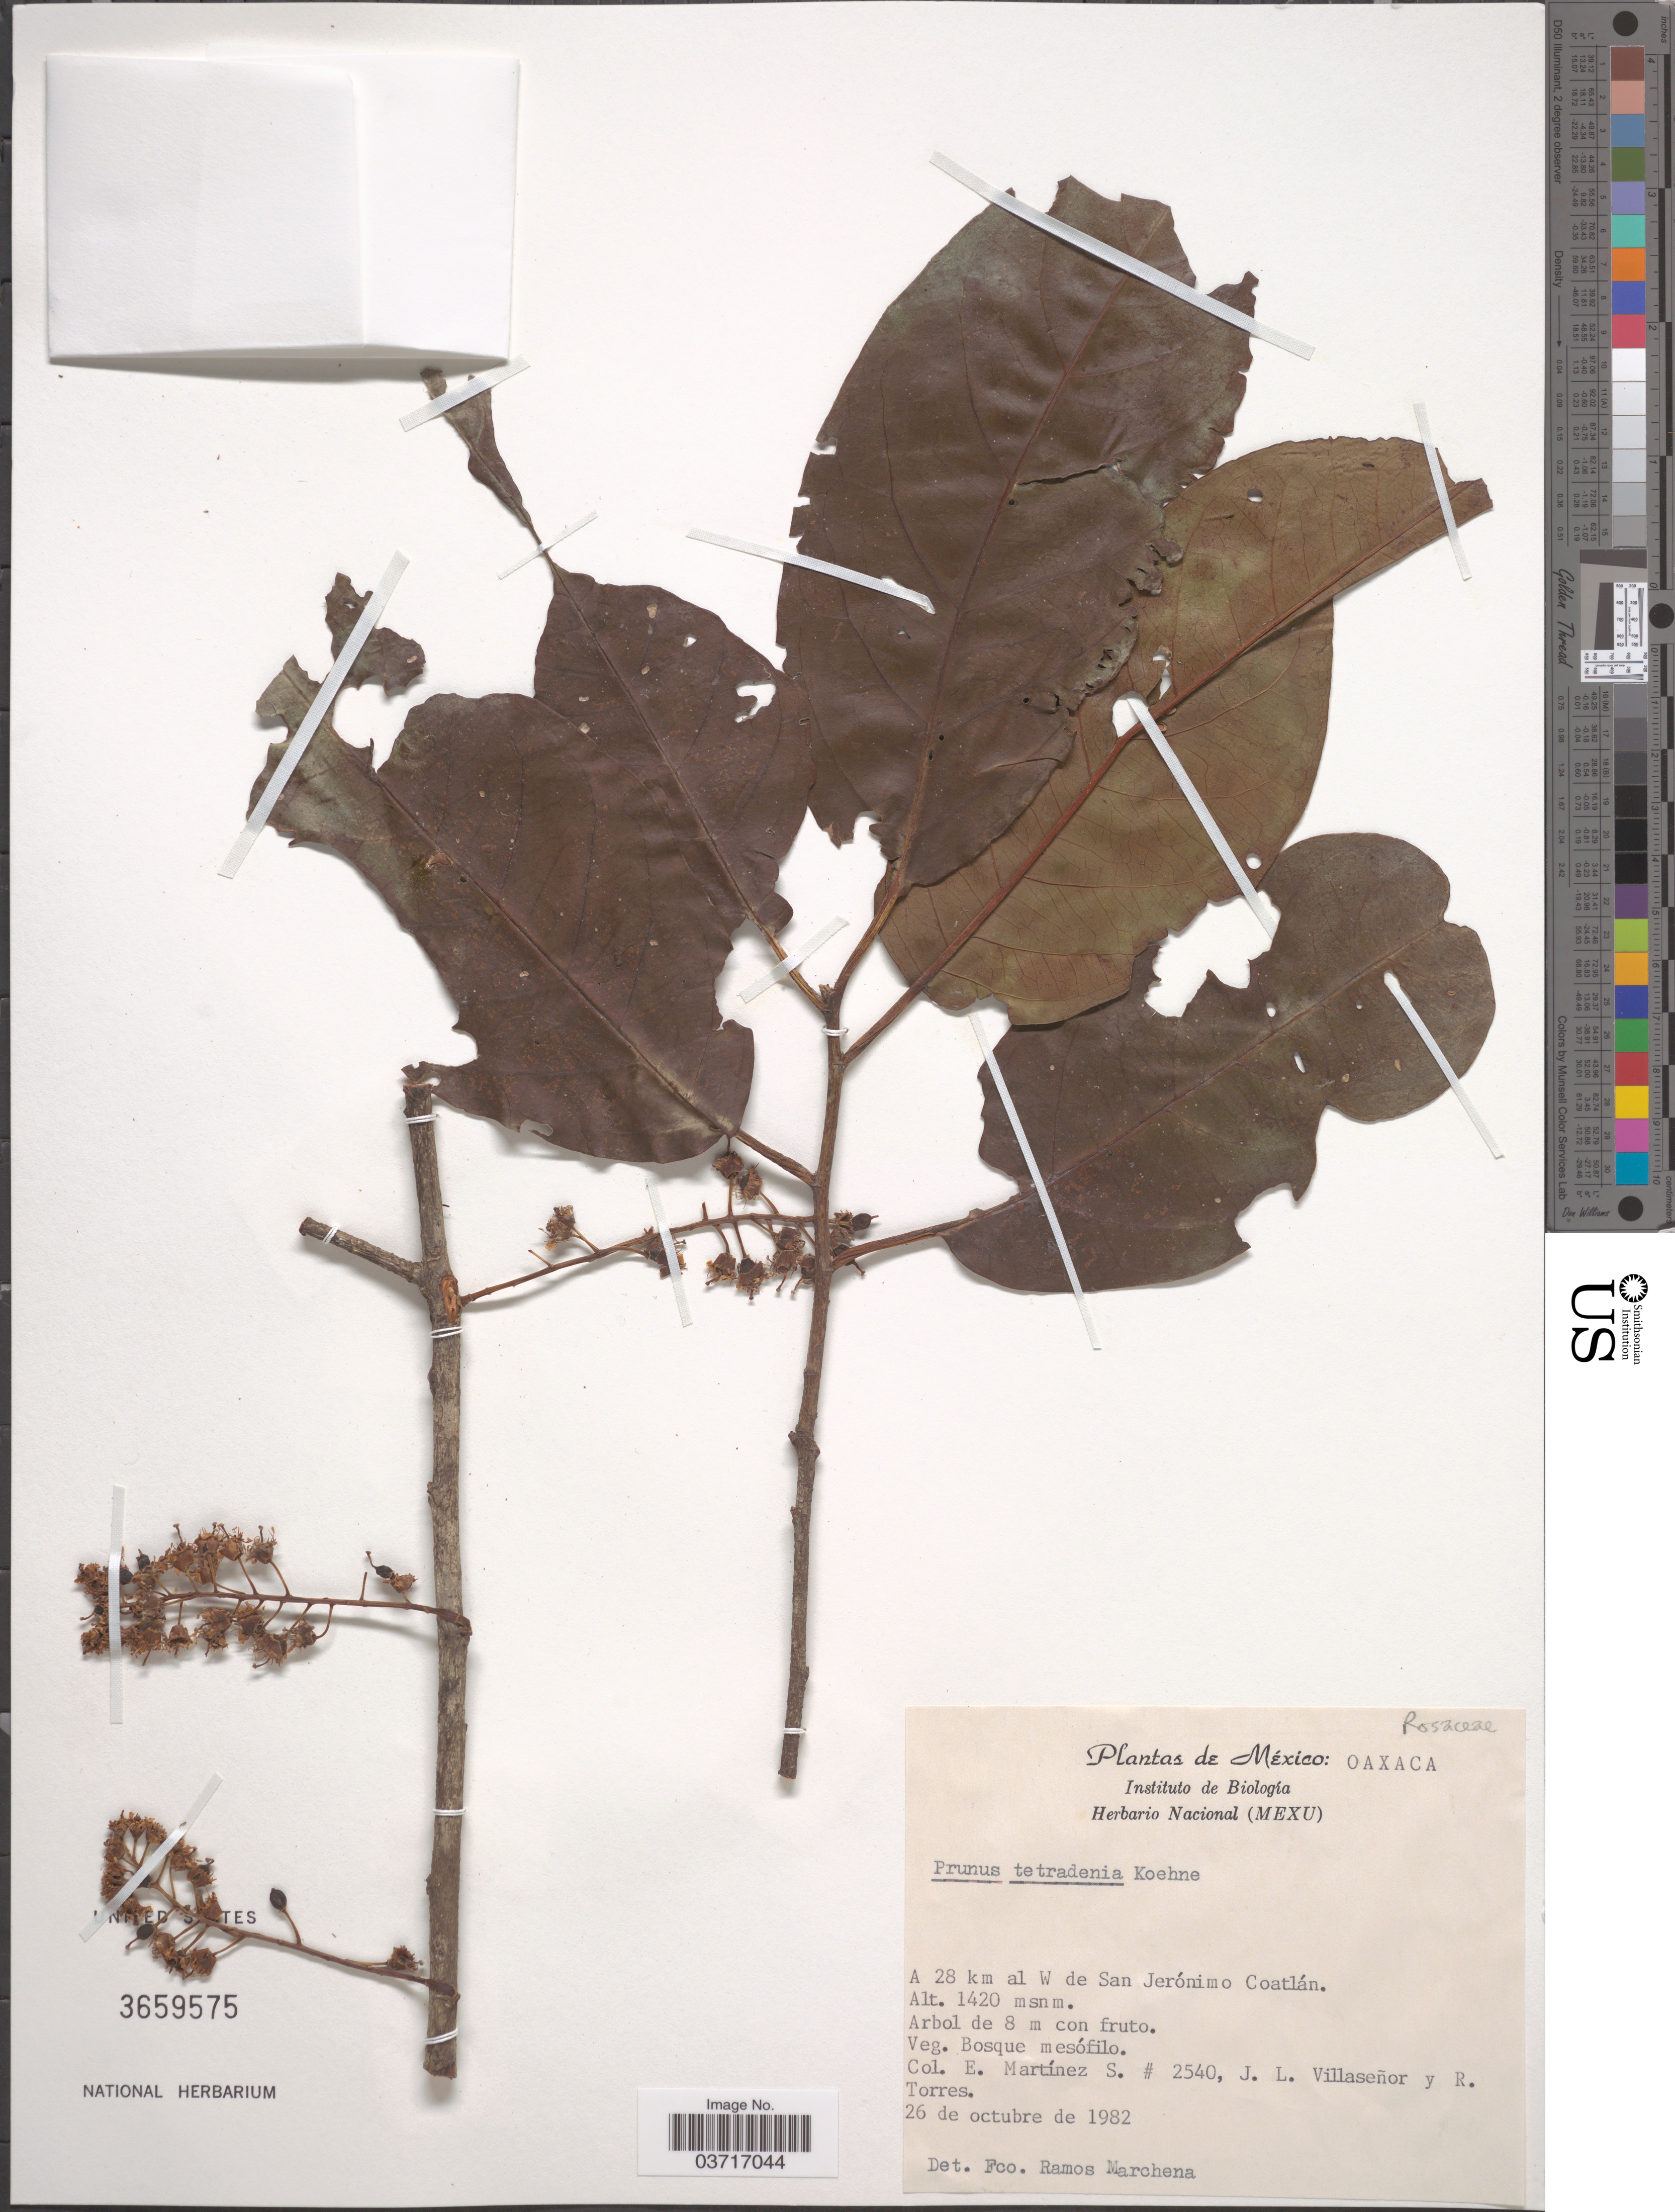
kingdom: Plantae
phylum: Tracheophyta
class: Magnoliopsida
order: Rosales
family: Rosaceae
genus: Prunus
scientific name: Prunus tetradenia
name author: Koehne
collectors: E. M. Martínez S., J. Villaseñor R. & R. Torres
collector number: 2540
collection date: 1982-10-26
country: Mexico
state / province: Oaxaca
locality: A 28 km al W de San Jerónimo Coatlán.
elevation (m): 1420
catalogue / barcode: US 3659575